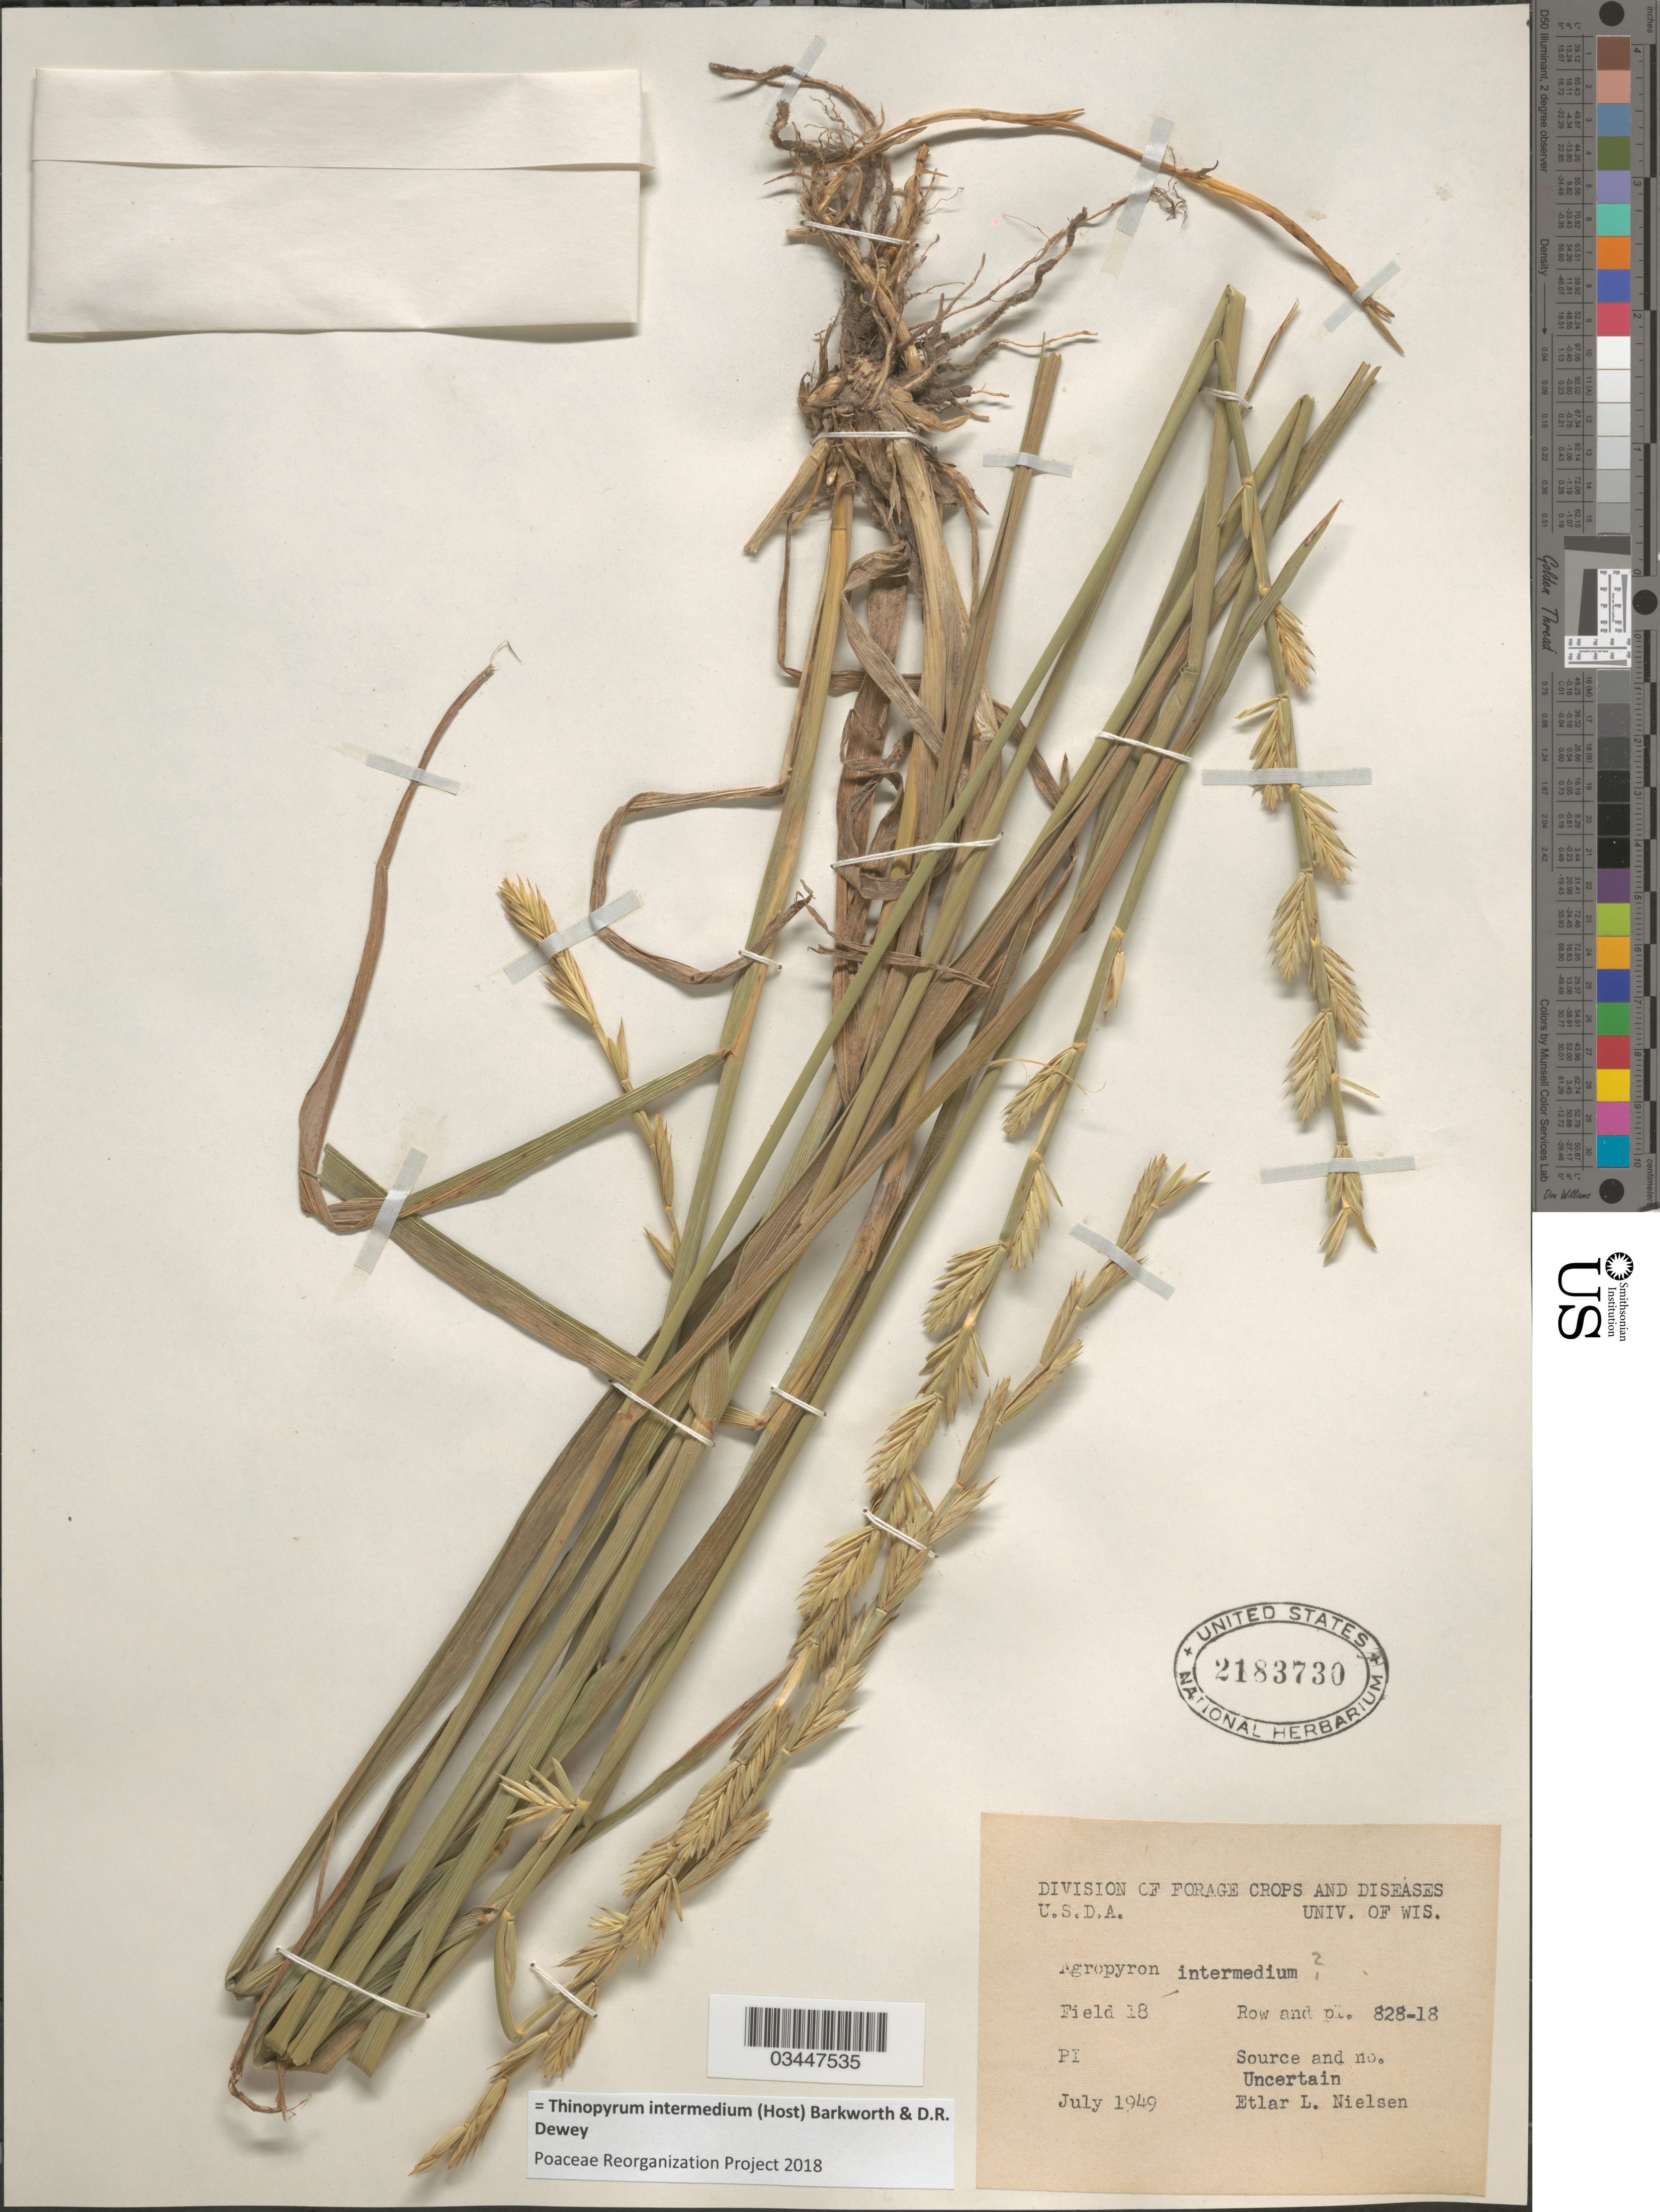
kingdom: Plantae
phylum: Tracheophyta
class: Liliopsida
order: Poales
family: Poaceae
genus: Thinopyrum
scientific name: Thinopyrum intermedium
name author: (Host) Barkworth & Dewey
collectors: E. L. Nielsen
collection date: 1949-07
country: United States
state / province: Washington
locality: Field 18. Row and pl. 828-18.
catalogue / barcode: US 2183730